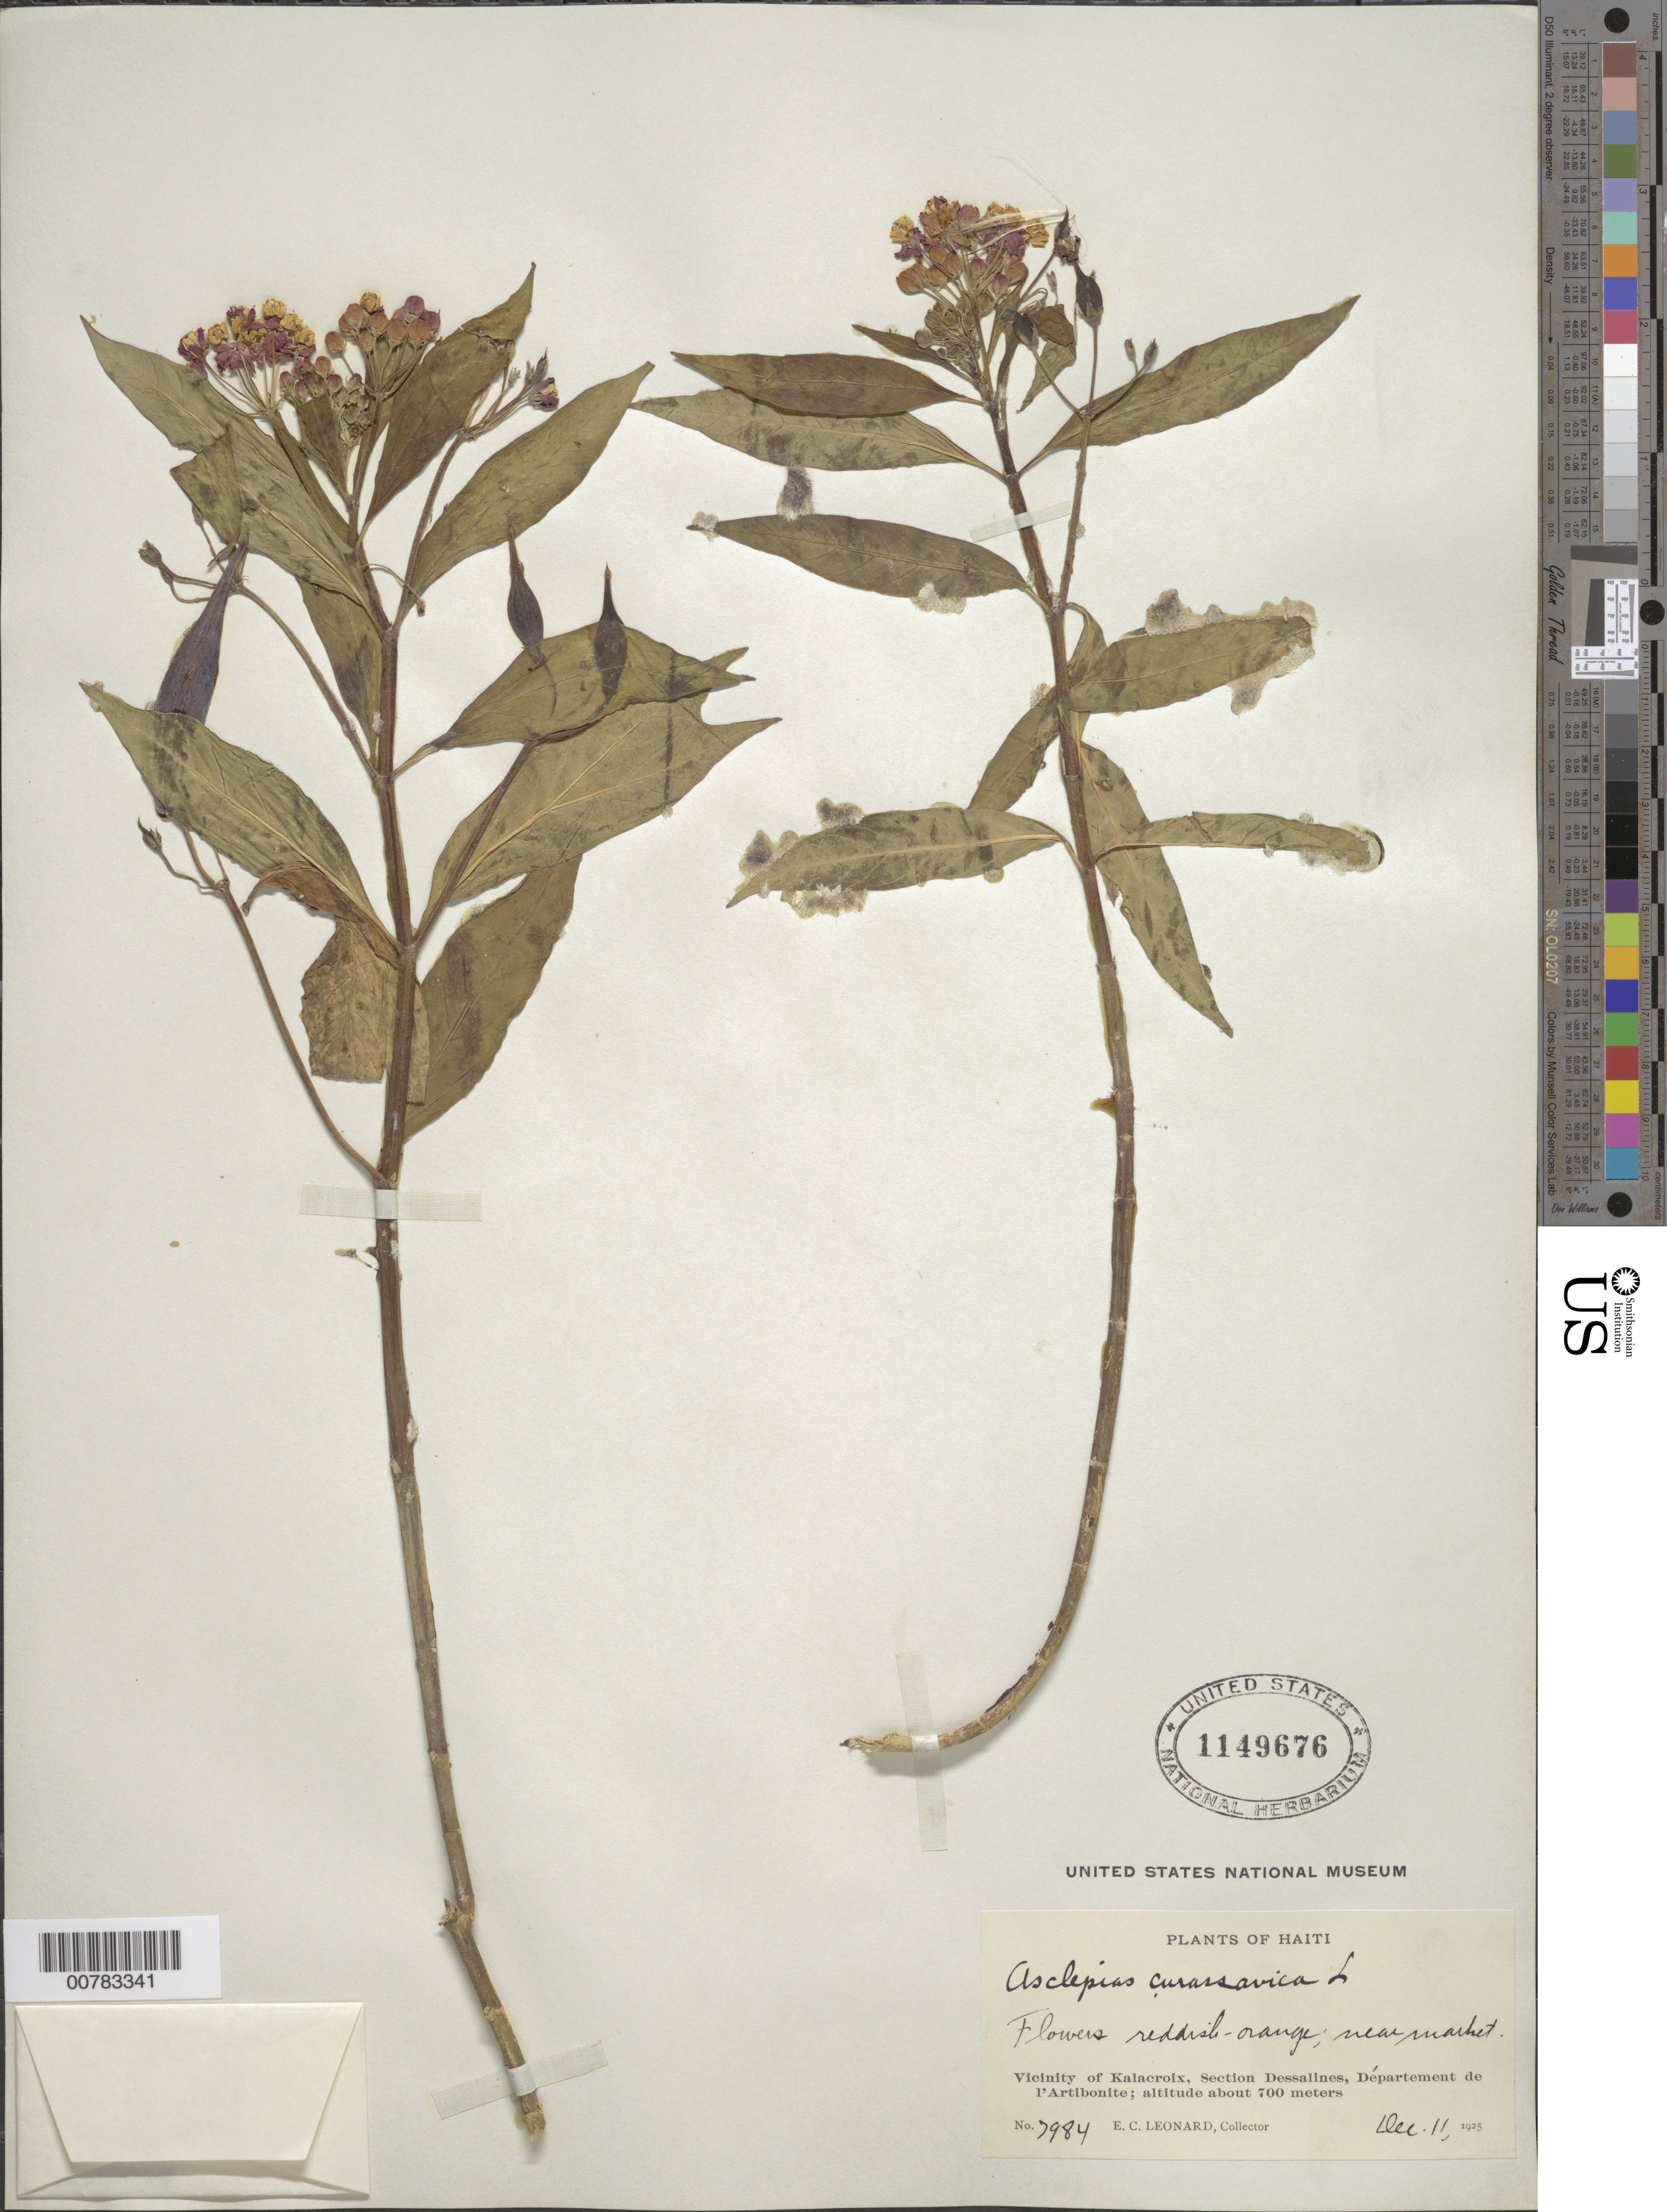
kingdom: Plantae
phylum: Tracheophyta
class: Magnoliopsida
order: Gentianales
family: Apocynaceae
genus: Asclepias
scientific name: Asclepias curassavica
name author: L.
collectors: E. C. Leonard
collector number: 7984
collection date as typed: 11 Dec 1925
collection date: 1925-12-11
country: Haiti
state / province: Artibonite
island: Hispaniola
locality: Vicinity of Kalacroix, Section Dessalines, near market.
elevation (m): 700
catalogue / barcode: US 1149676